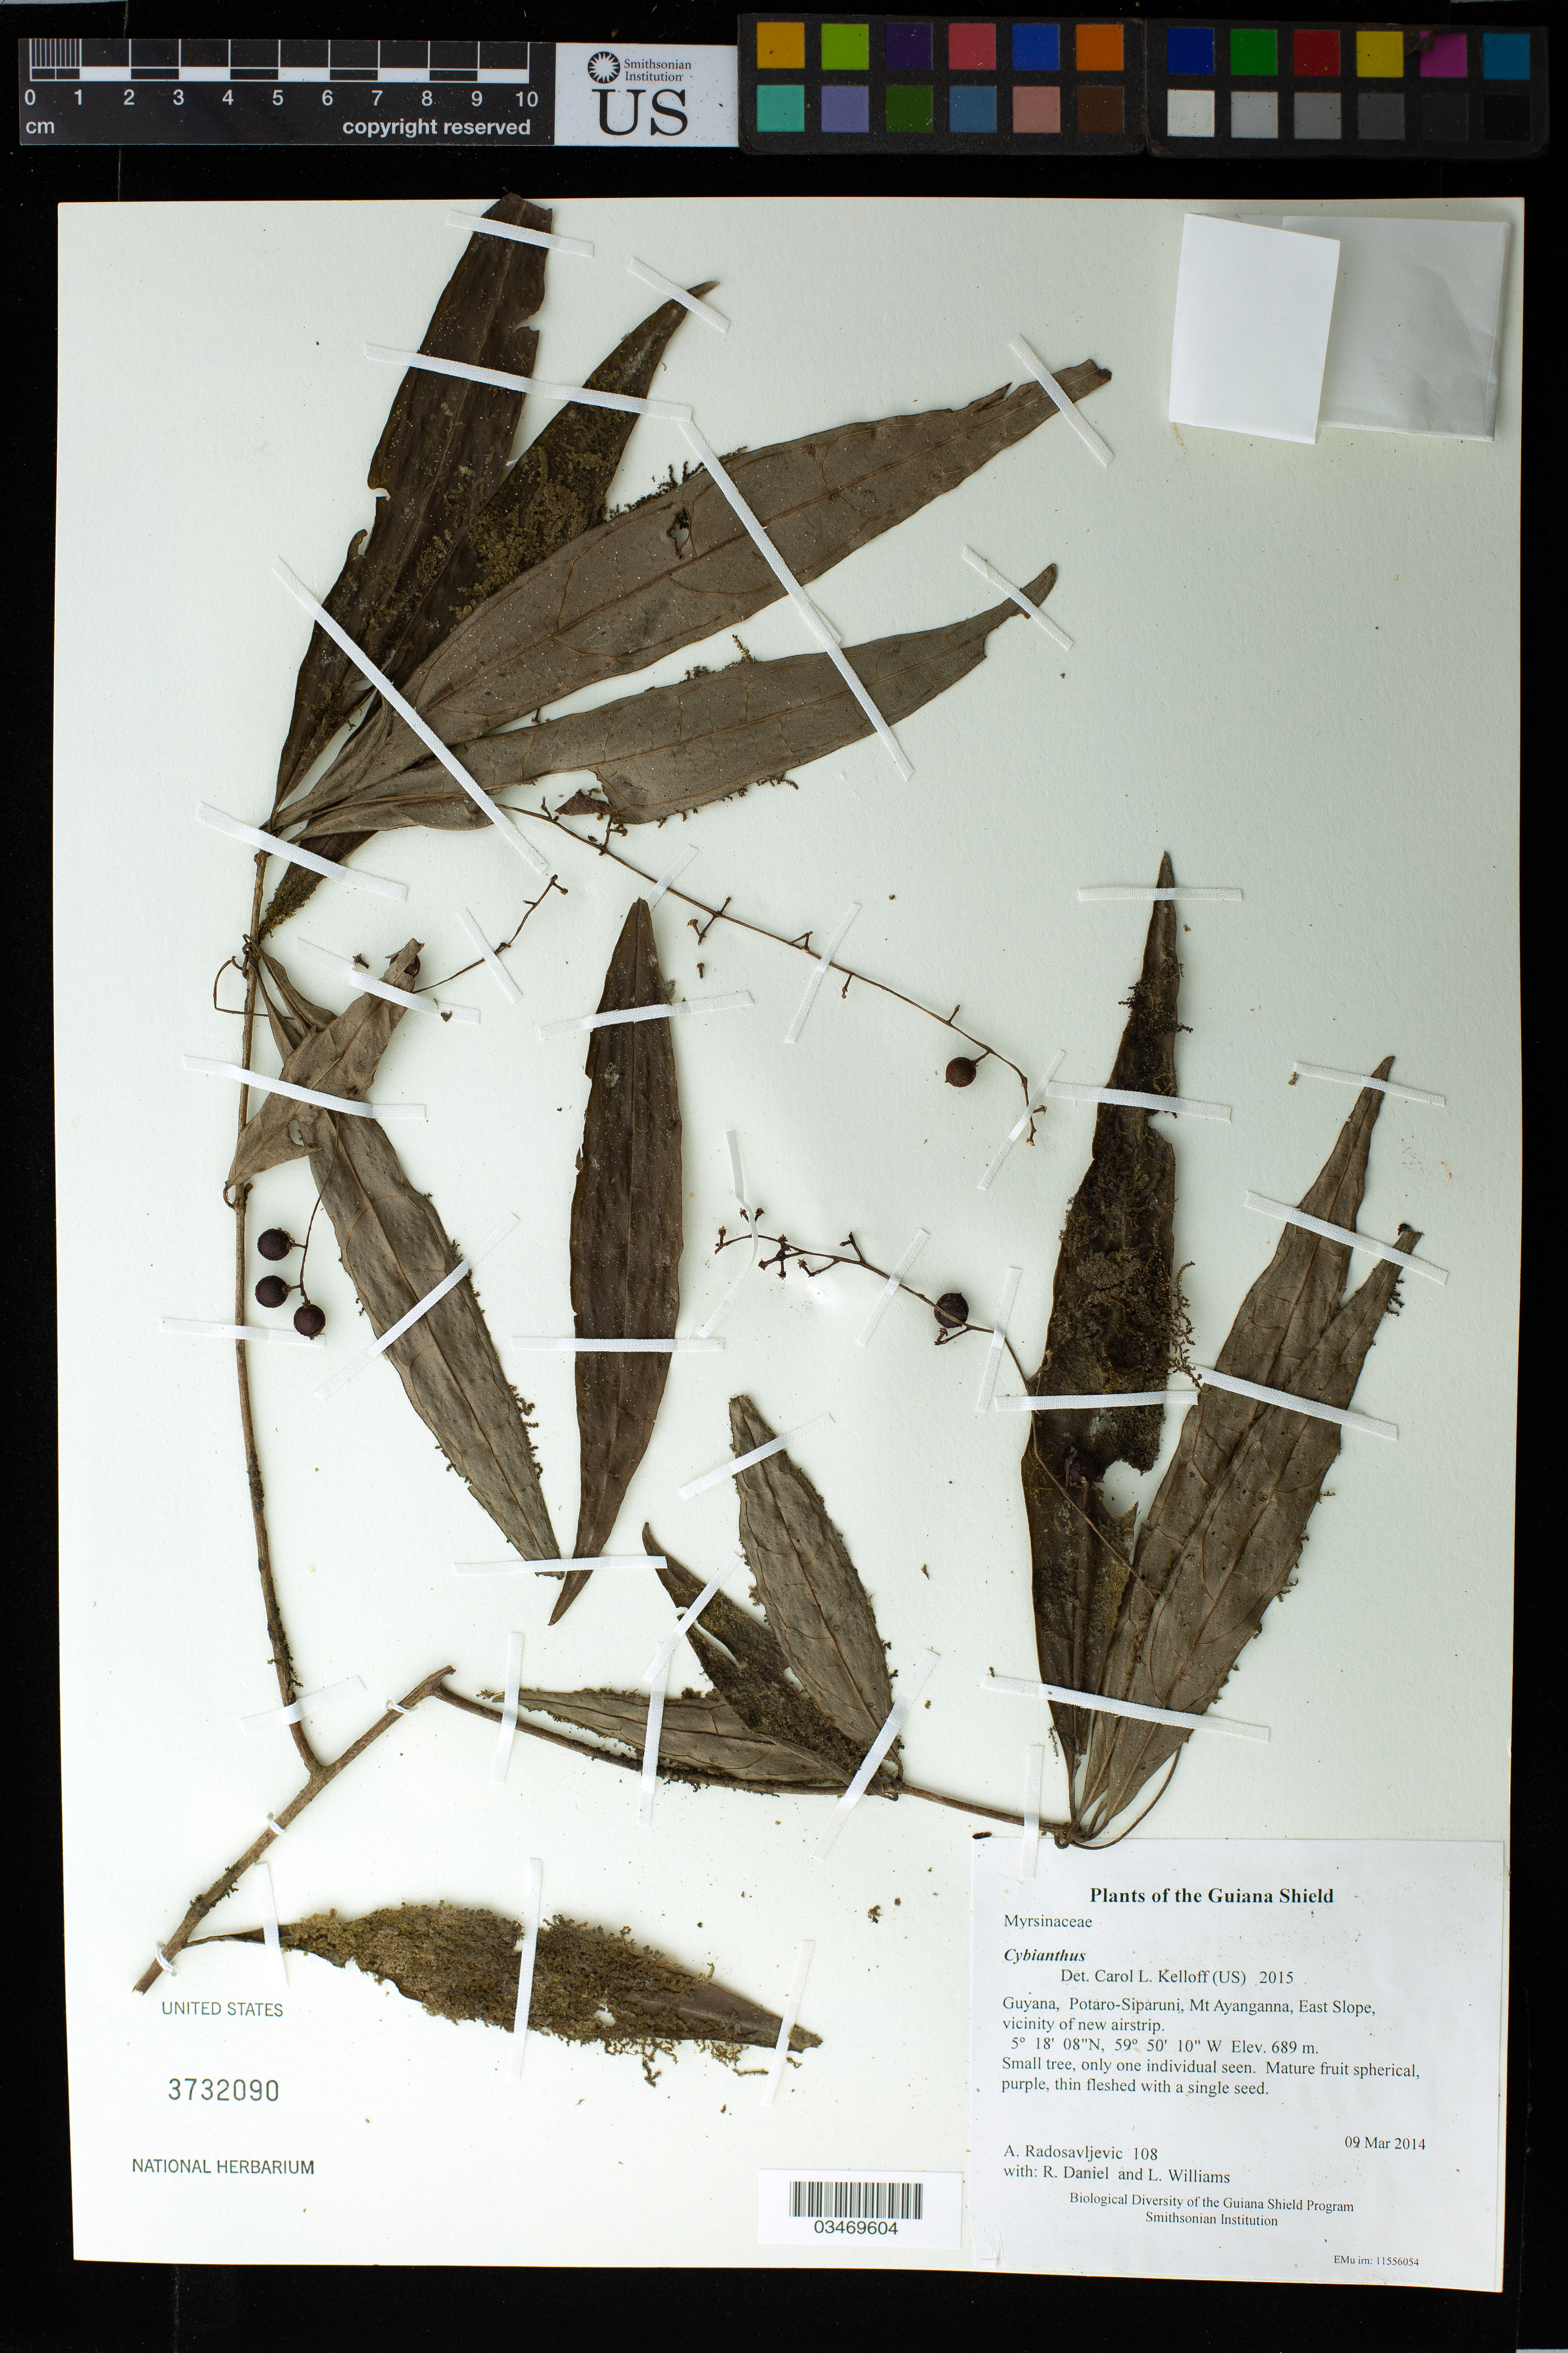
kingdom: Plantae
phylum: Tracheophyta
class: Magnoliopsida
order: Ericales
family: Primulaceae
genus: Cybianthus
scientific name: Cybianthus sp.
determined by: Kelloff, Carol L., (US), Smithsonian Institution - National Museum of Natural History (UNITED STATES)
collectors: A. Radosavljevic, R. Daniel & L. Williams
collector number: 108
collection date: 2014-03-09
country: Guyana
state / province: Potaro-Siparuni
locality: Mt Ayanganna, East Slope, vicinity of new airstrip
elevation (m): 689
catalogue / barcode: US 3732090